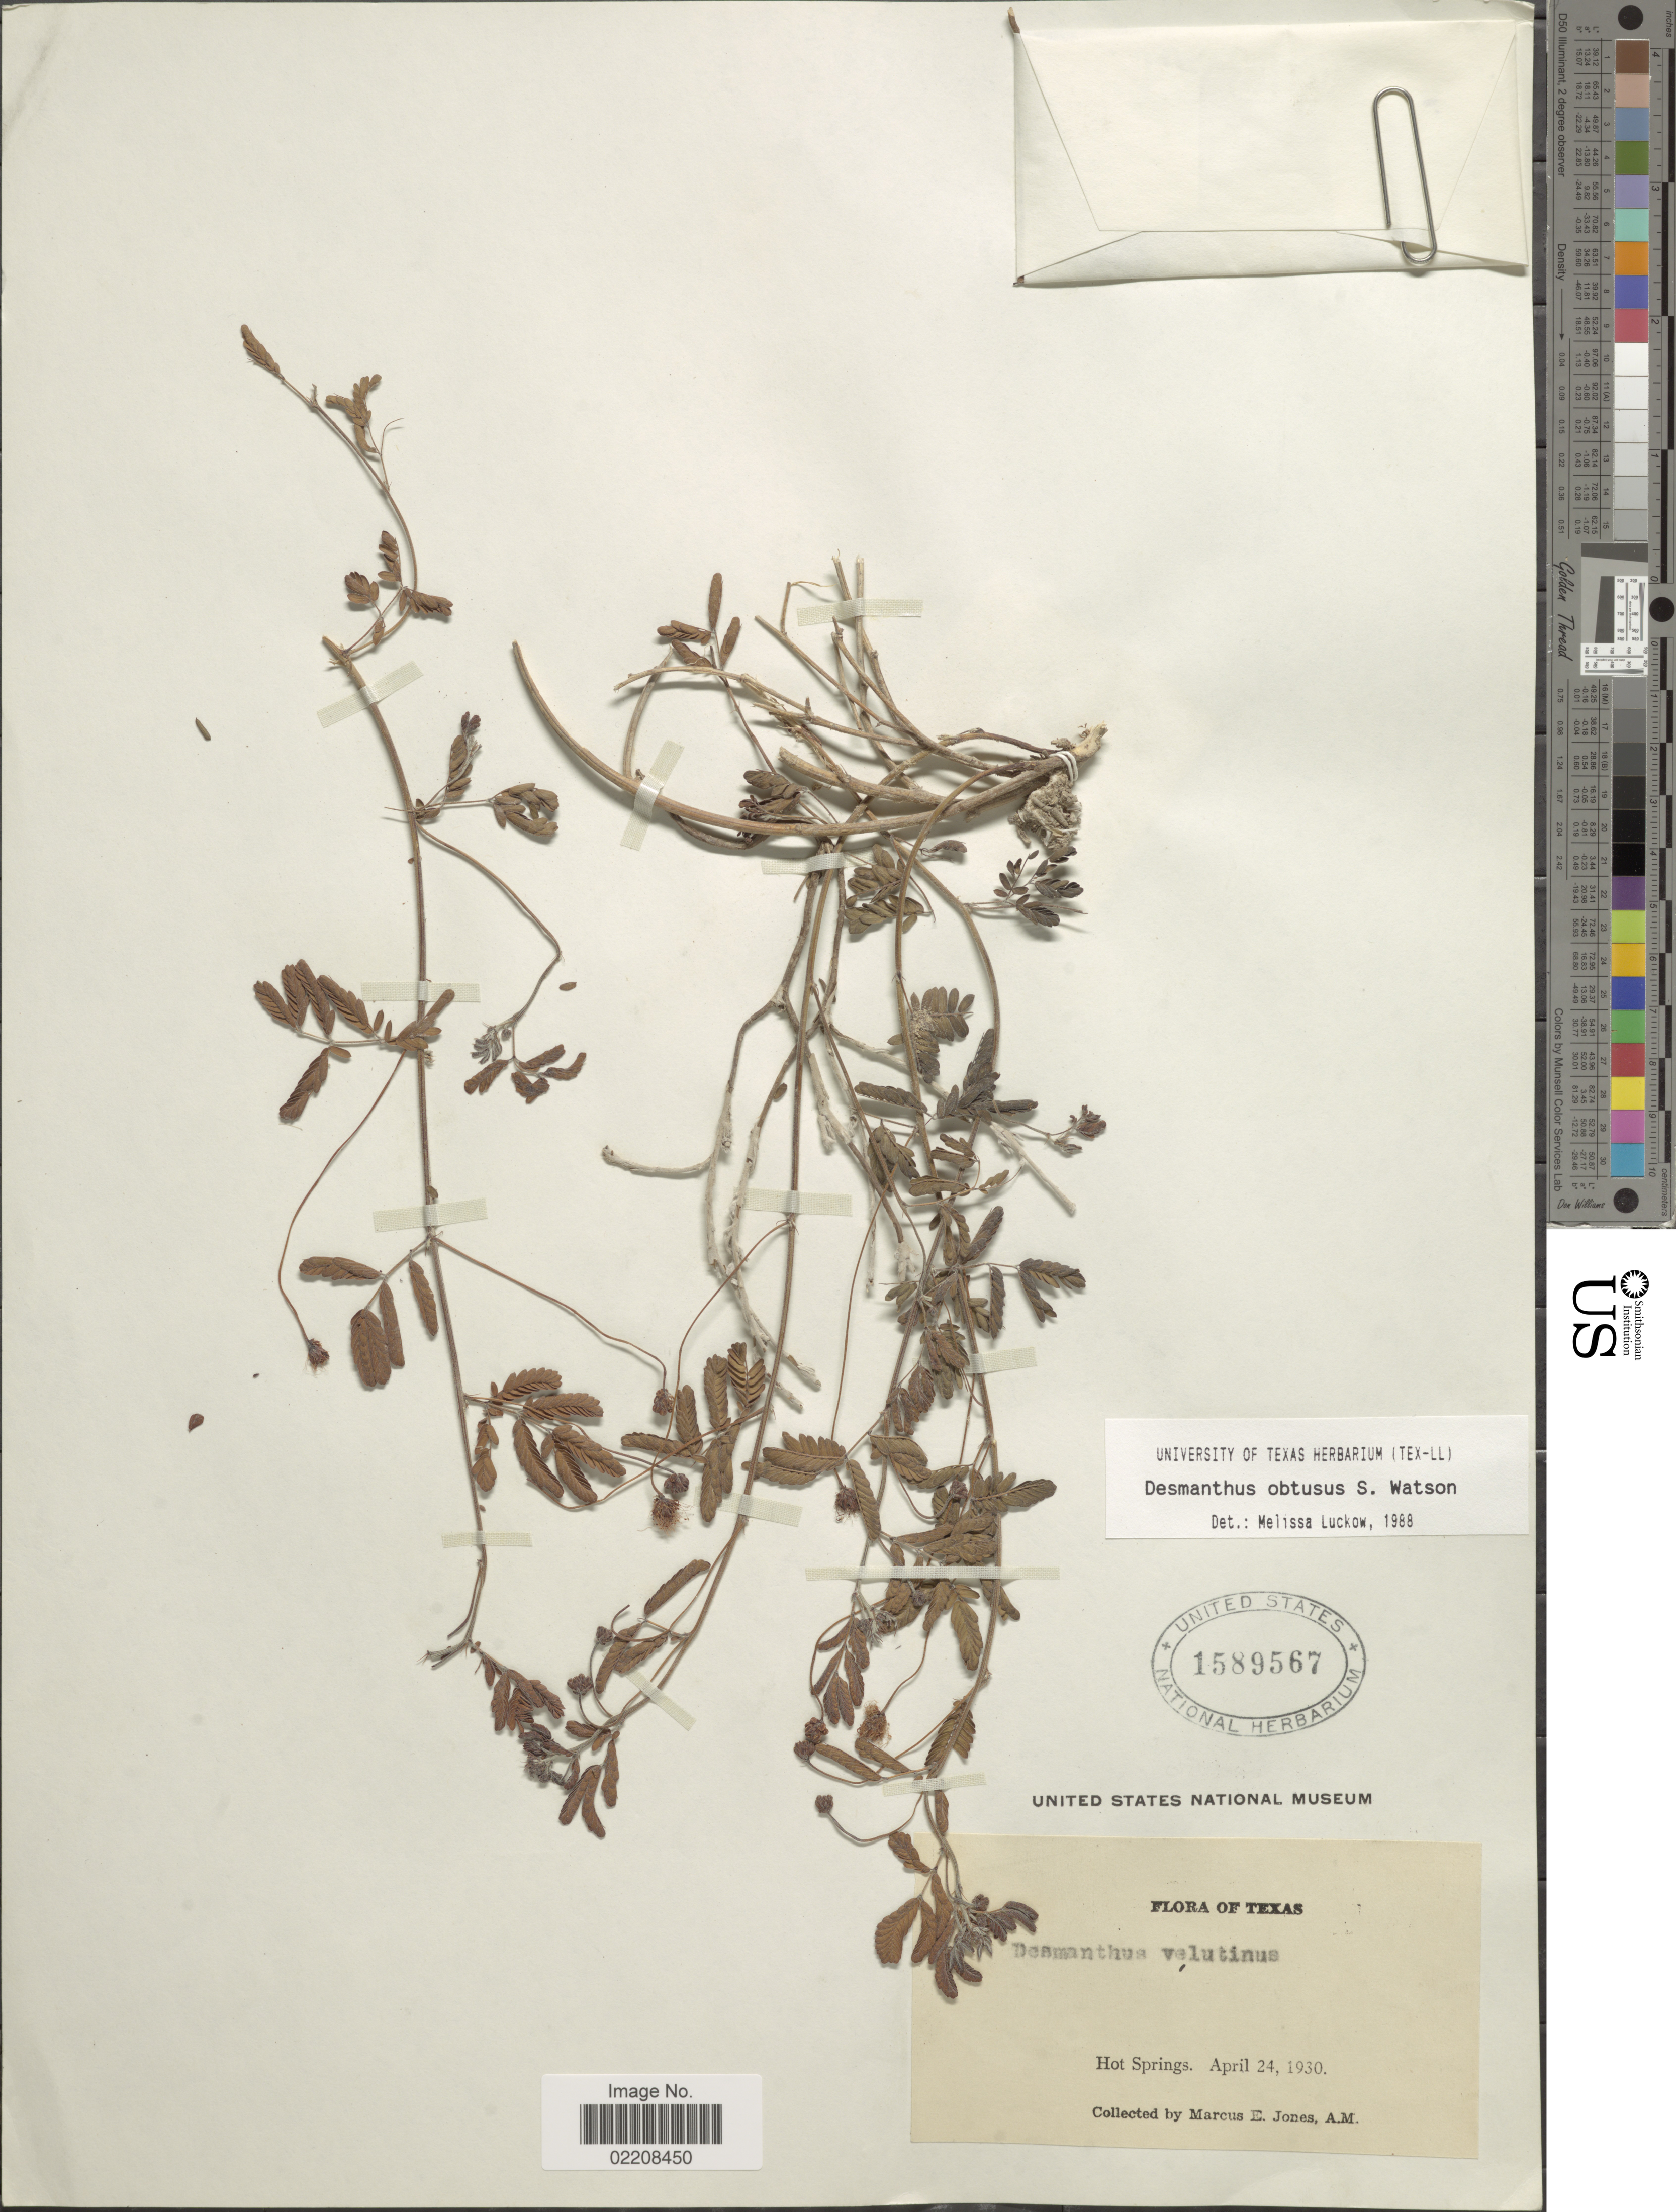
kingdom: Plantae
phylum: Tracheophyta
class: Magnoliopsida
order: Fabales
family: Fabaceae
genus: Desmanthus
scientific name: Desmanthus obtusus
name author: S. Watson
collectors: M. E. Jones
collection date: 1930-04-24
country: United States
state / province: Texas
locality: Hot Springs.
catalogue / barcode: US 1589567